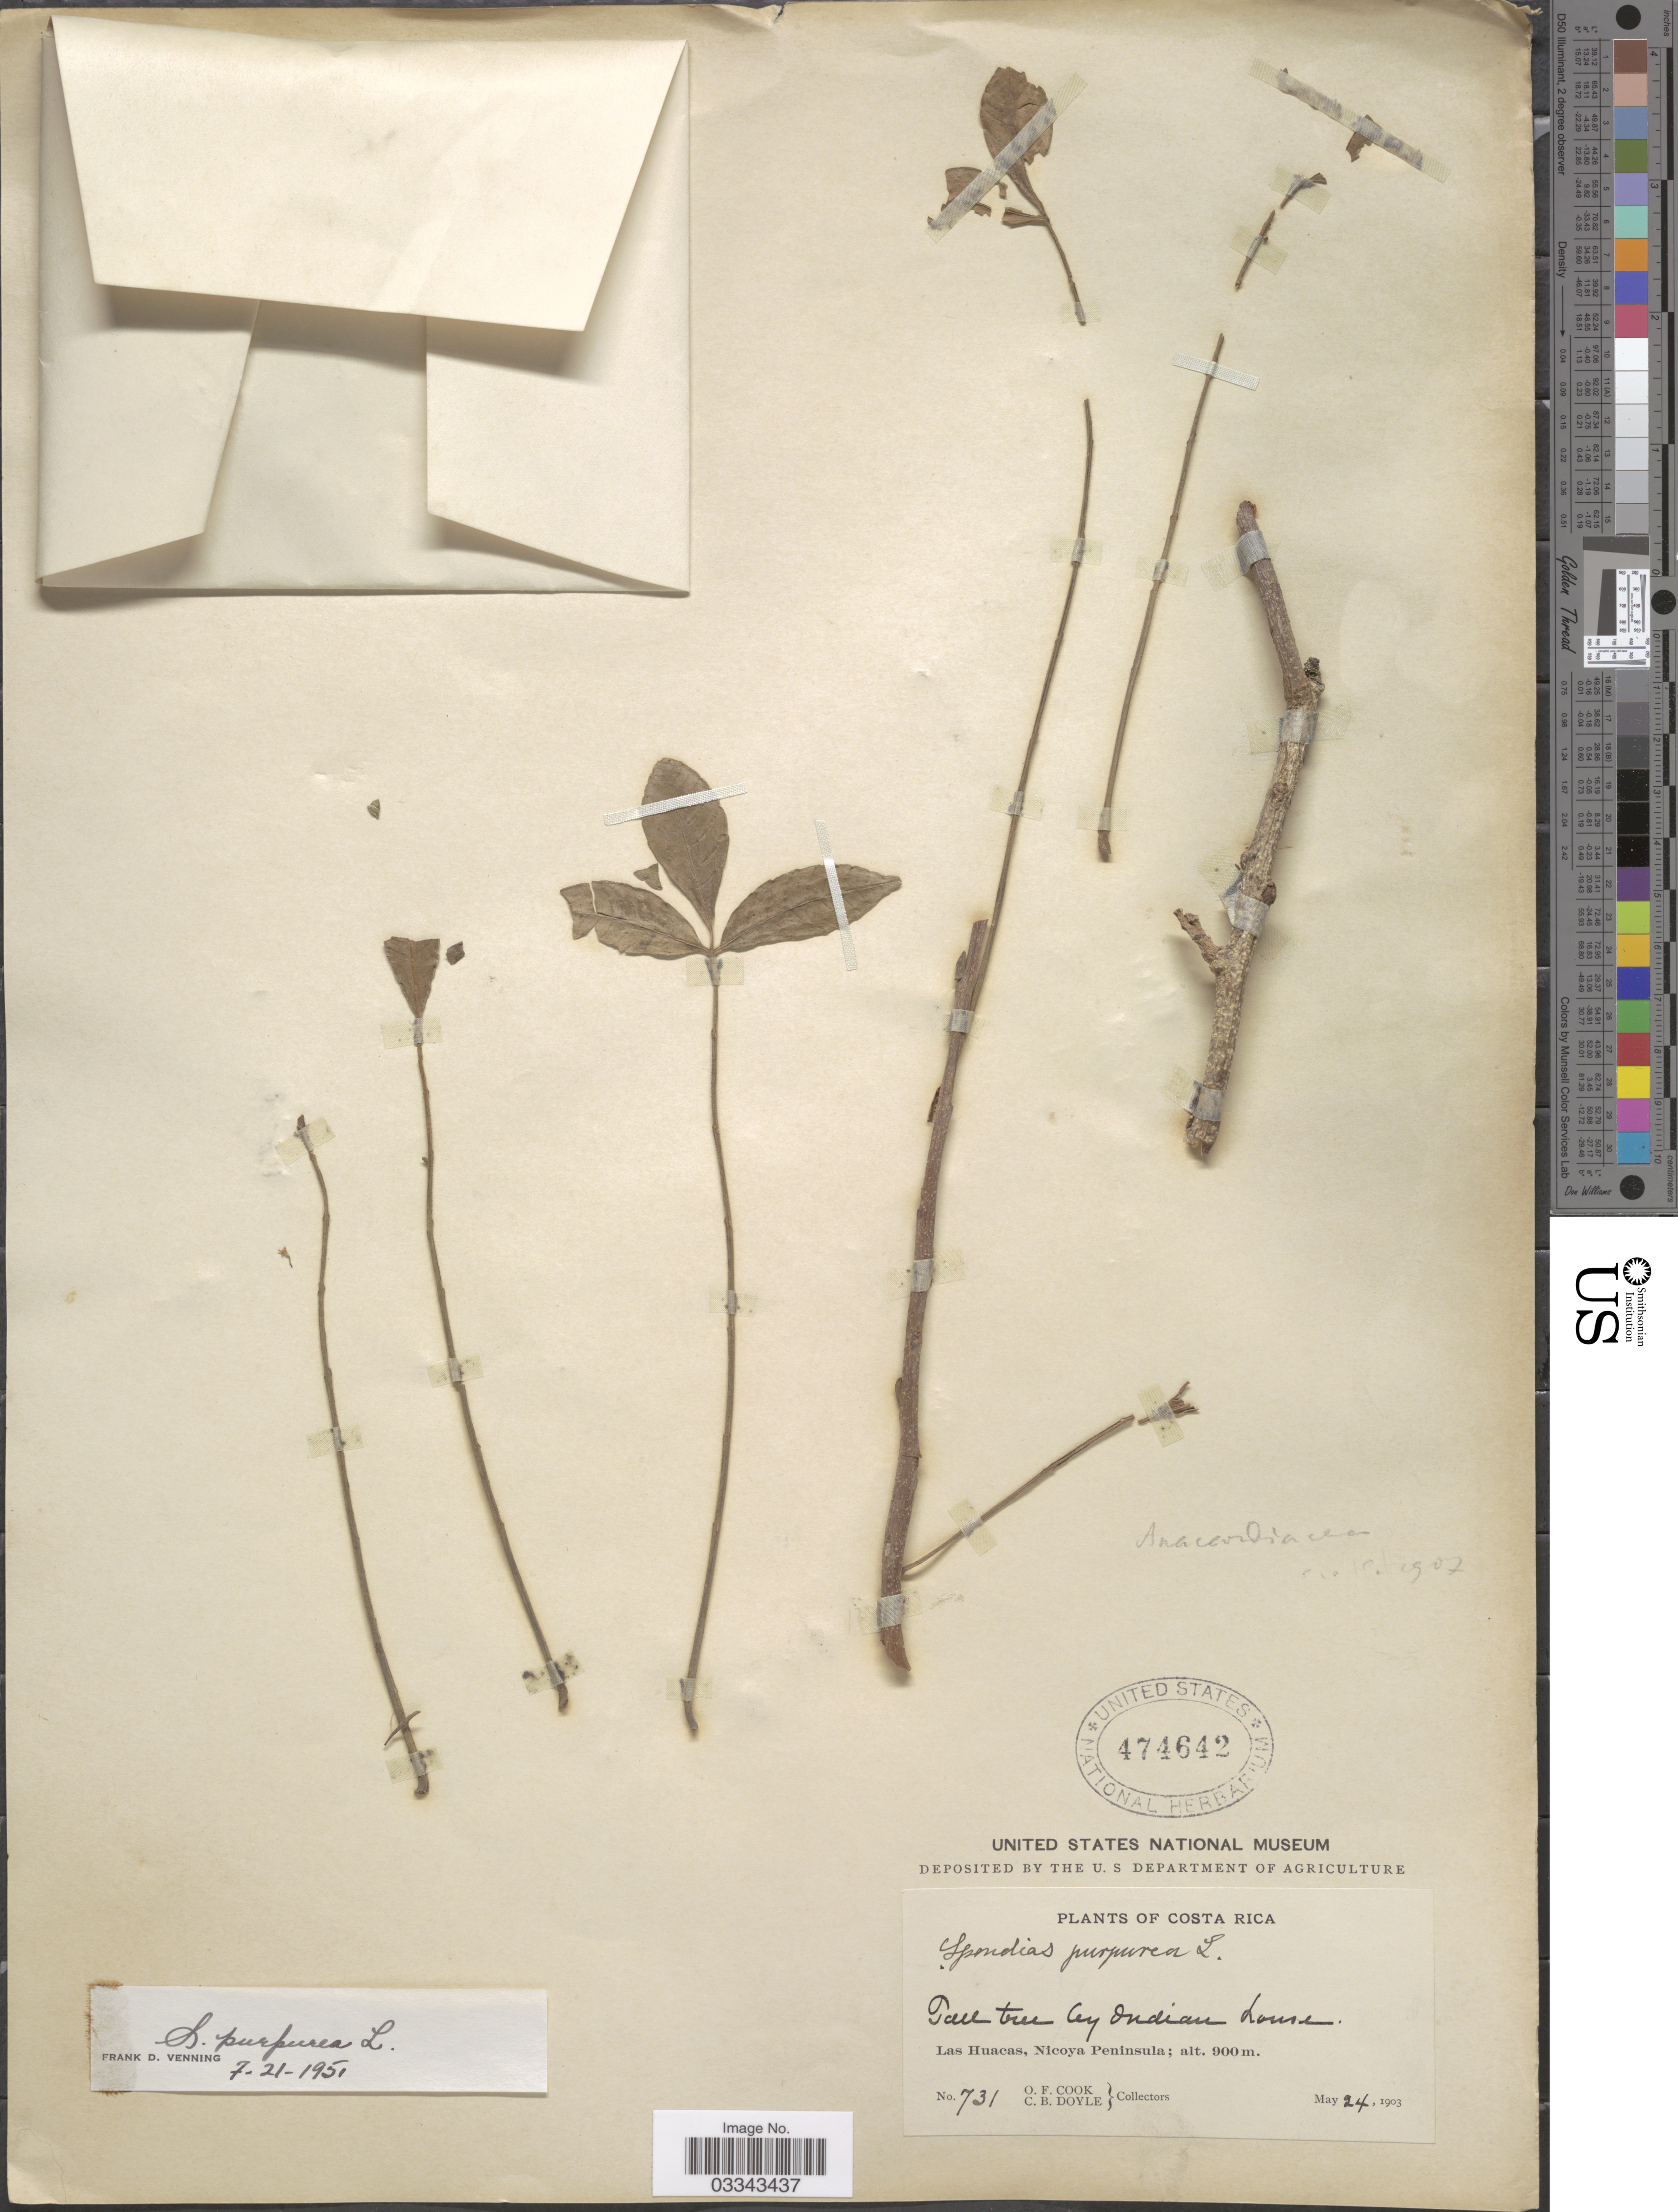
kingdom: Plantae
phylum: Tracheophyta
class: Magnoliopsida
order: Sapindales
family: Anacardiaceae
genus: Spondias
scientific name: Spondias purpurea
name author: L.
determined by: Mitchell, John D.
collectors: O. F. Cook & C. Doyle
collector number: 731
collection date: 1903-05-24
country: Costa Rica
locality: Las Huacas, Nicoya Peninsula.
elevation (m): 900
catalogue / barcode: US 474642